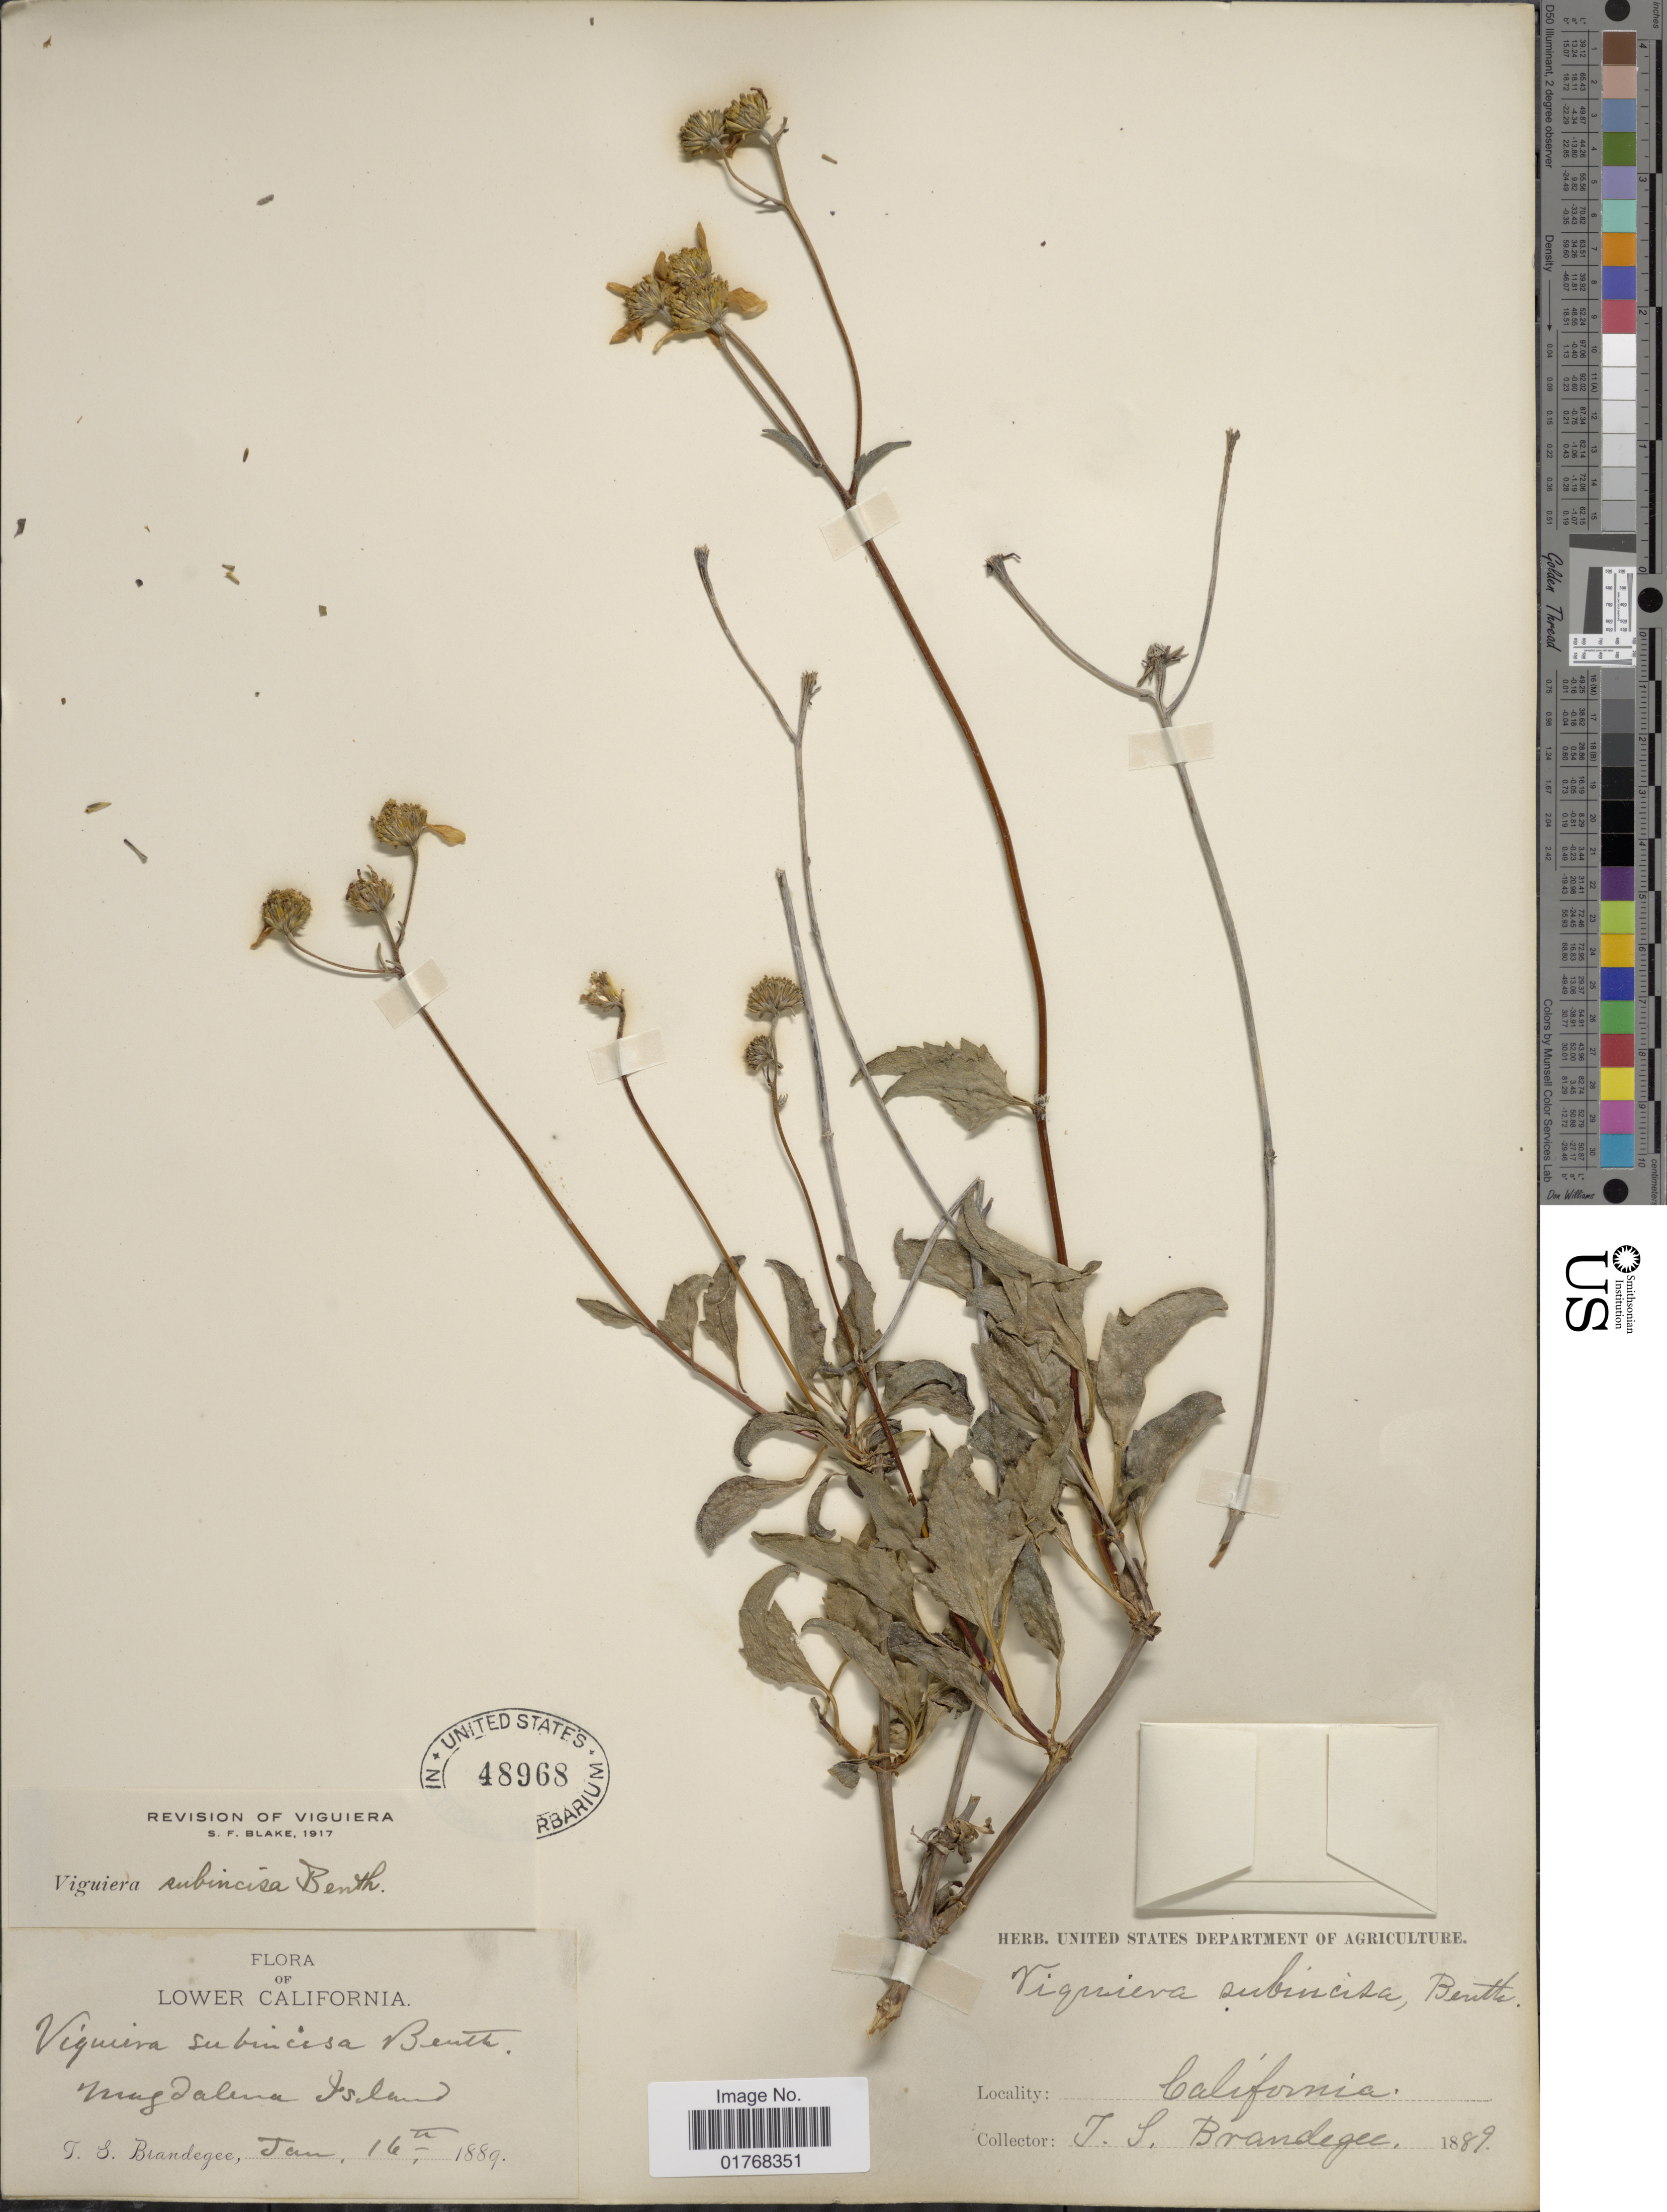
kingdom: Plantae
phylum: Tracheophyta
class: Magnoliopsida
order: Asterales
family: Asteraceae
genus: Viguiera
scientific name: Viguiera subincisa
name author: Benth.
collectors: T. S. Brandegee (herbarium)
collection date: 1889-01-16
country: Mexico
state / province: Baja California Sur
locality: Lower California, Magdalena Island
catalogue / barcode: US 48968